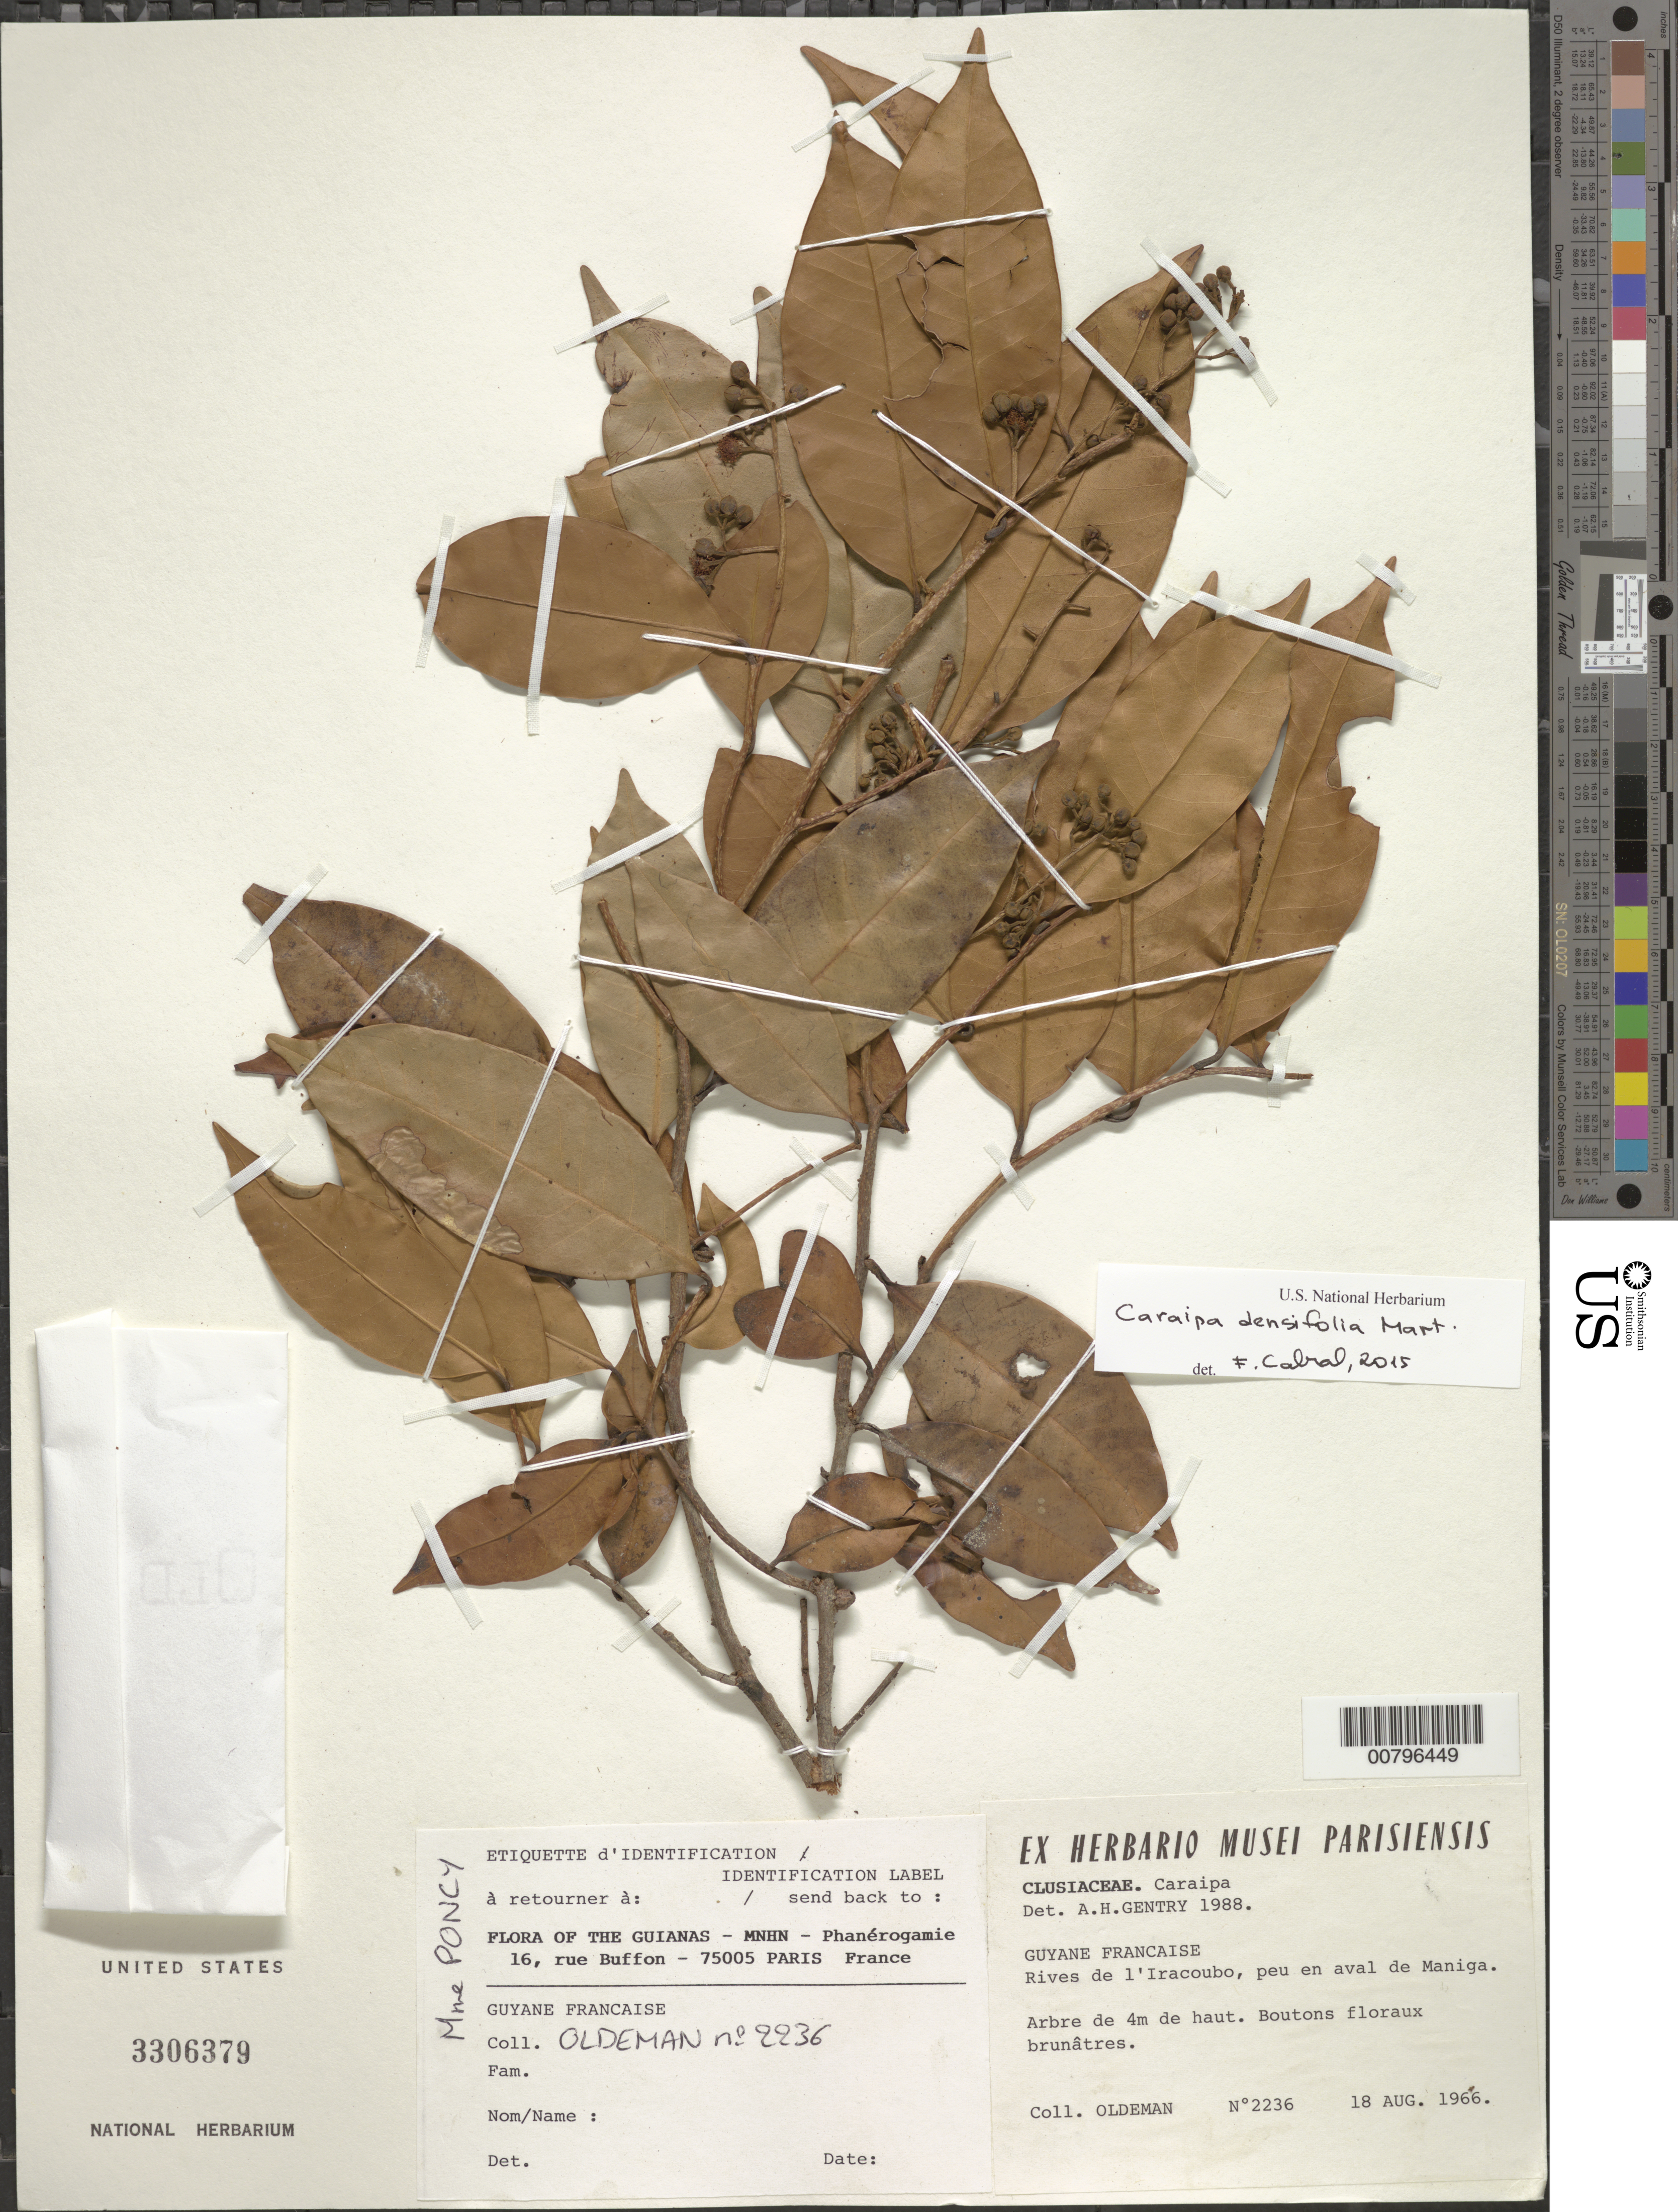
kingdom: Plantae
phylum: Tracheophyta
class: Magnoliopsida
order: Malpighiales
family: Calophyllaceae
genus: Caraipa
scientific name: Caraipa densifolia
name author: Mart.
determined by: Cabral, F. N.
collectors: R. Oldeman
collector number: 2236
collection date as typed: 18-Aug-66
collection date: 1966-08-18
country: French Guiana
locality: Rives de l'Iracoubo, peu en aval de Maniga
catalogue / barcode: US 3306379